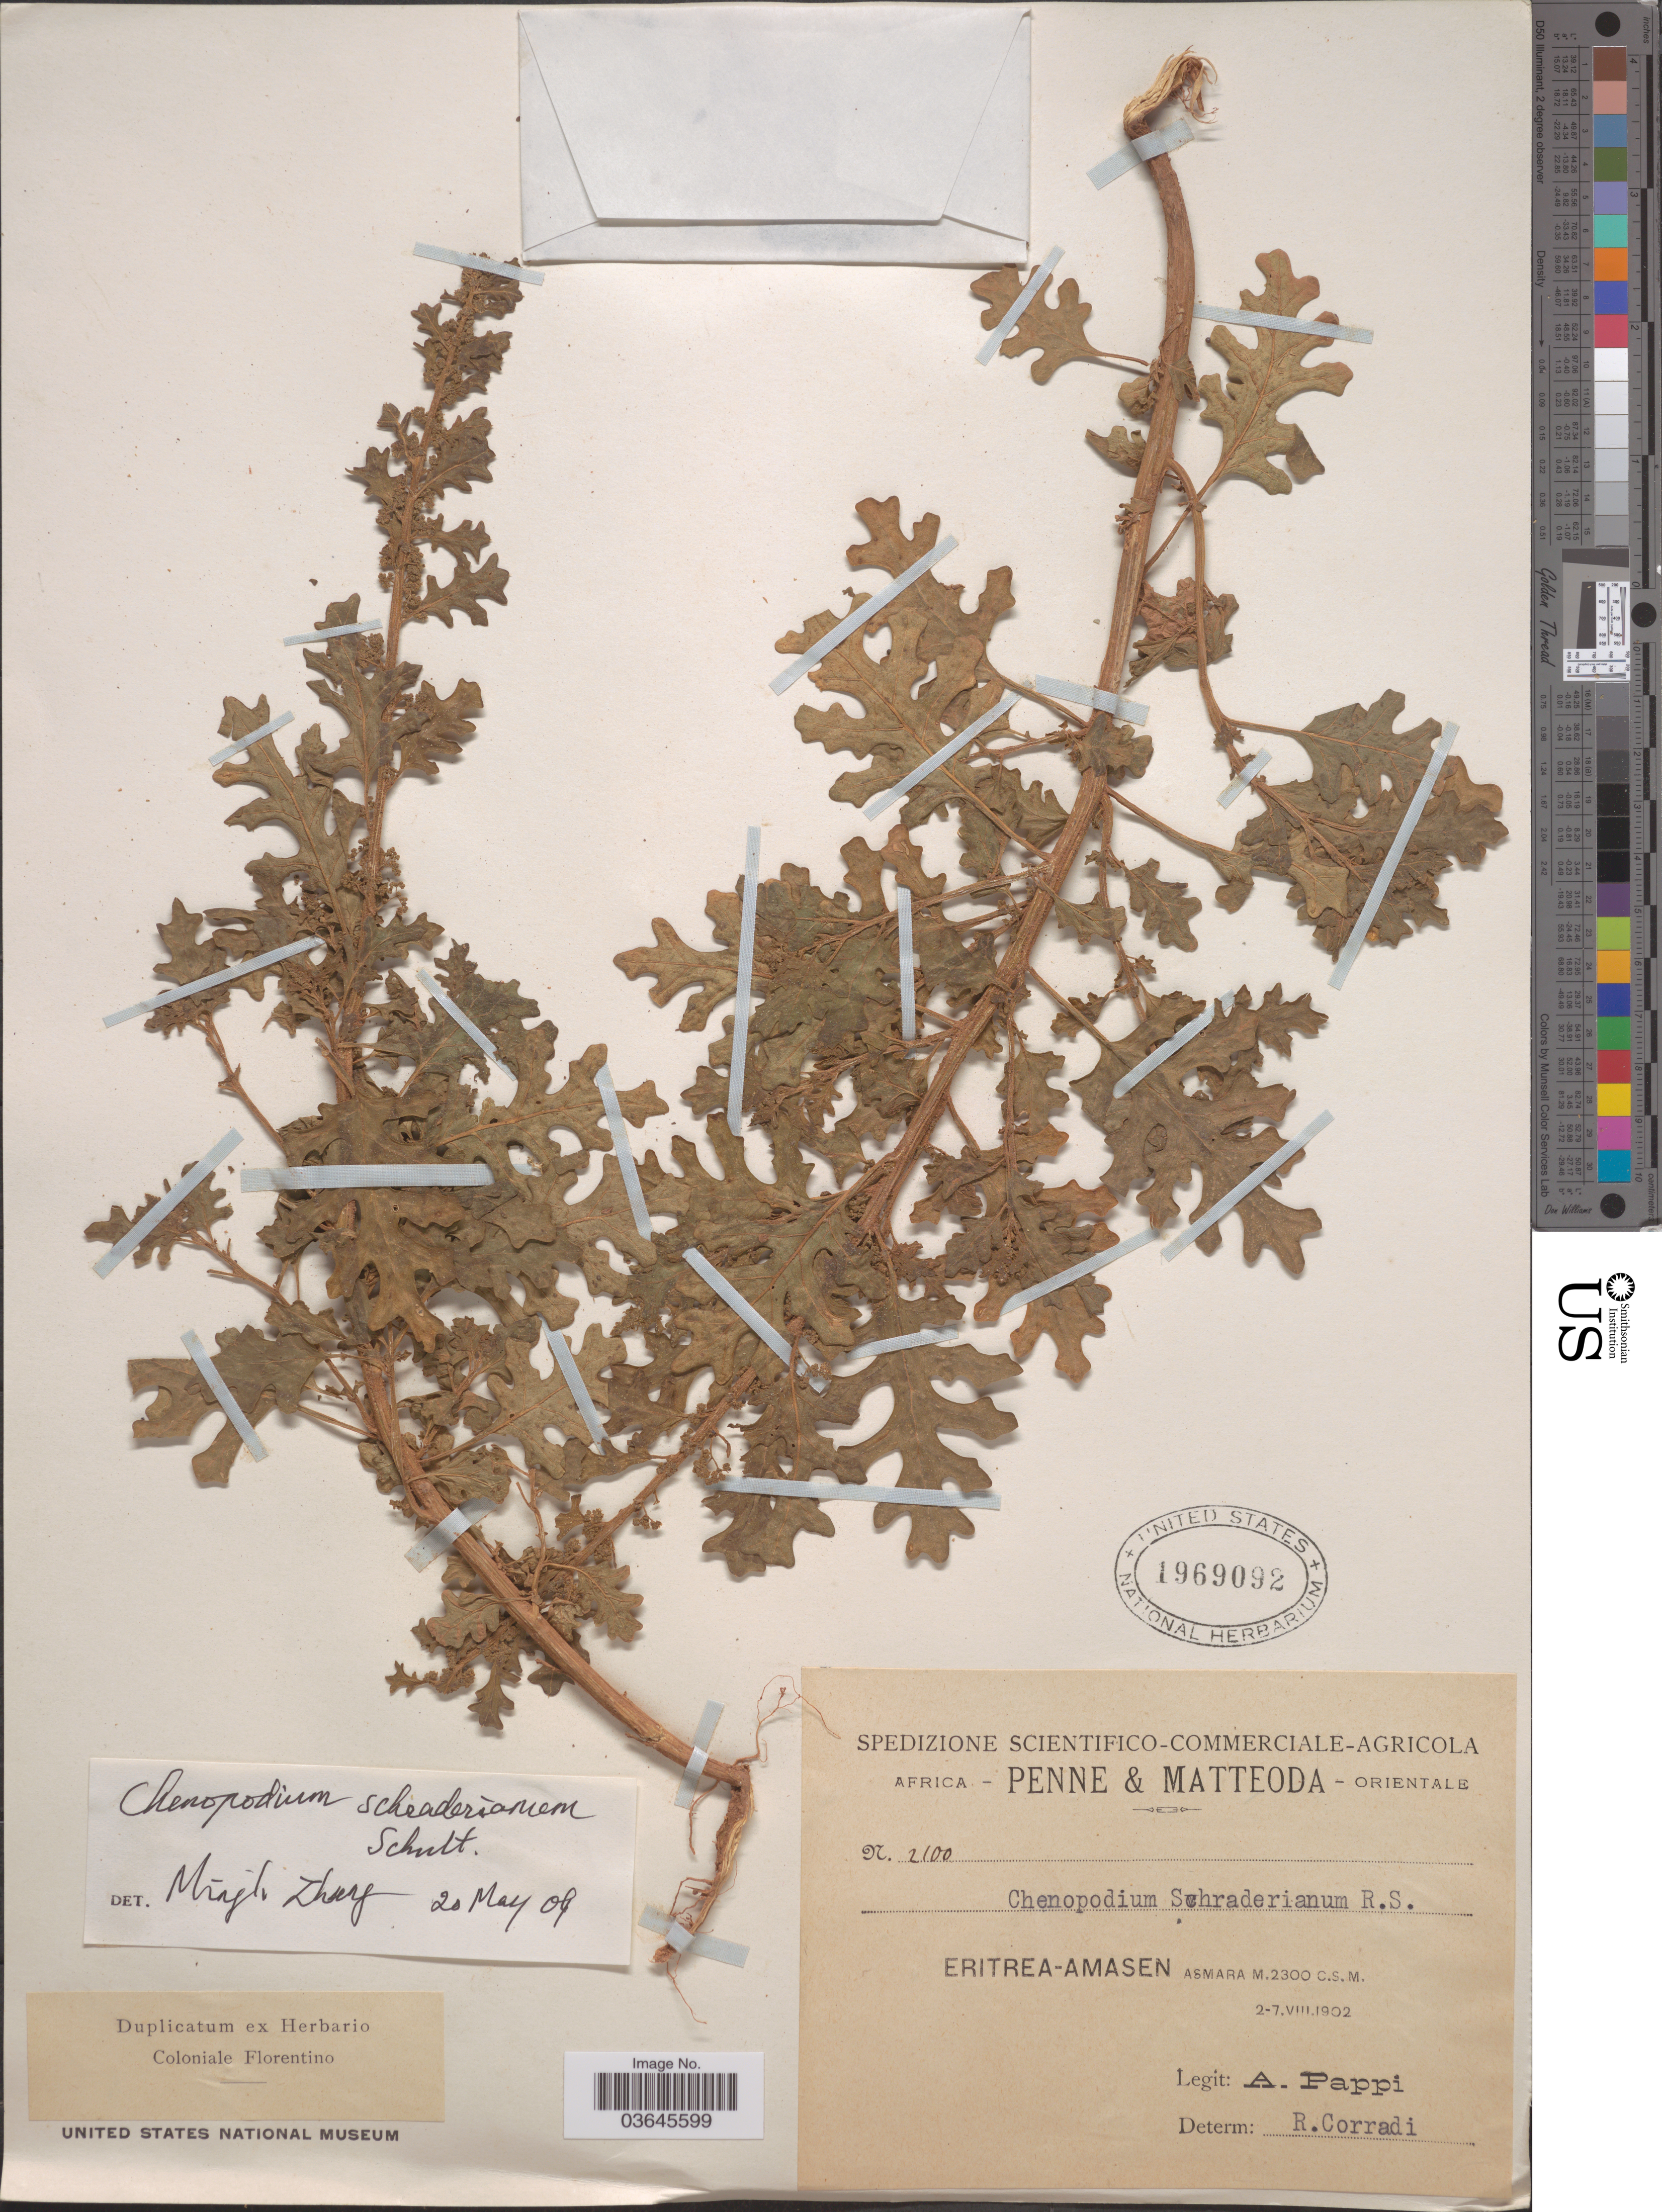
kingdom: Plantae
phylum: Tracheophyta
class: Magnoliopsida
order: Caryophyllales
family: Amaranthaceae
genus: Chenopodium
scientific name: Chenopodium schraderianum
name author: Schult.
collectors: A. Pappi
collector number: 2100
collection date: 1902-08-02/1902-08-07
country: Eritrea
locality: Africa Orientale. Eritrea-Amasen Asmara.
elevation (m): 2300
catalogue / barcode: US 1969092